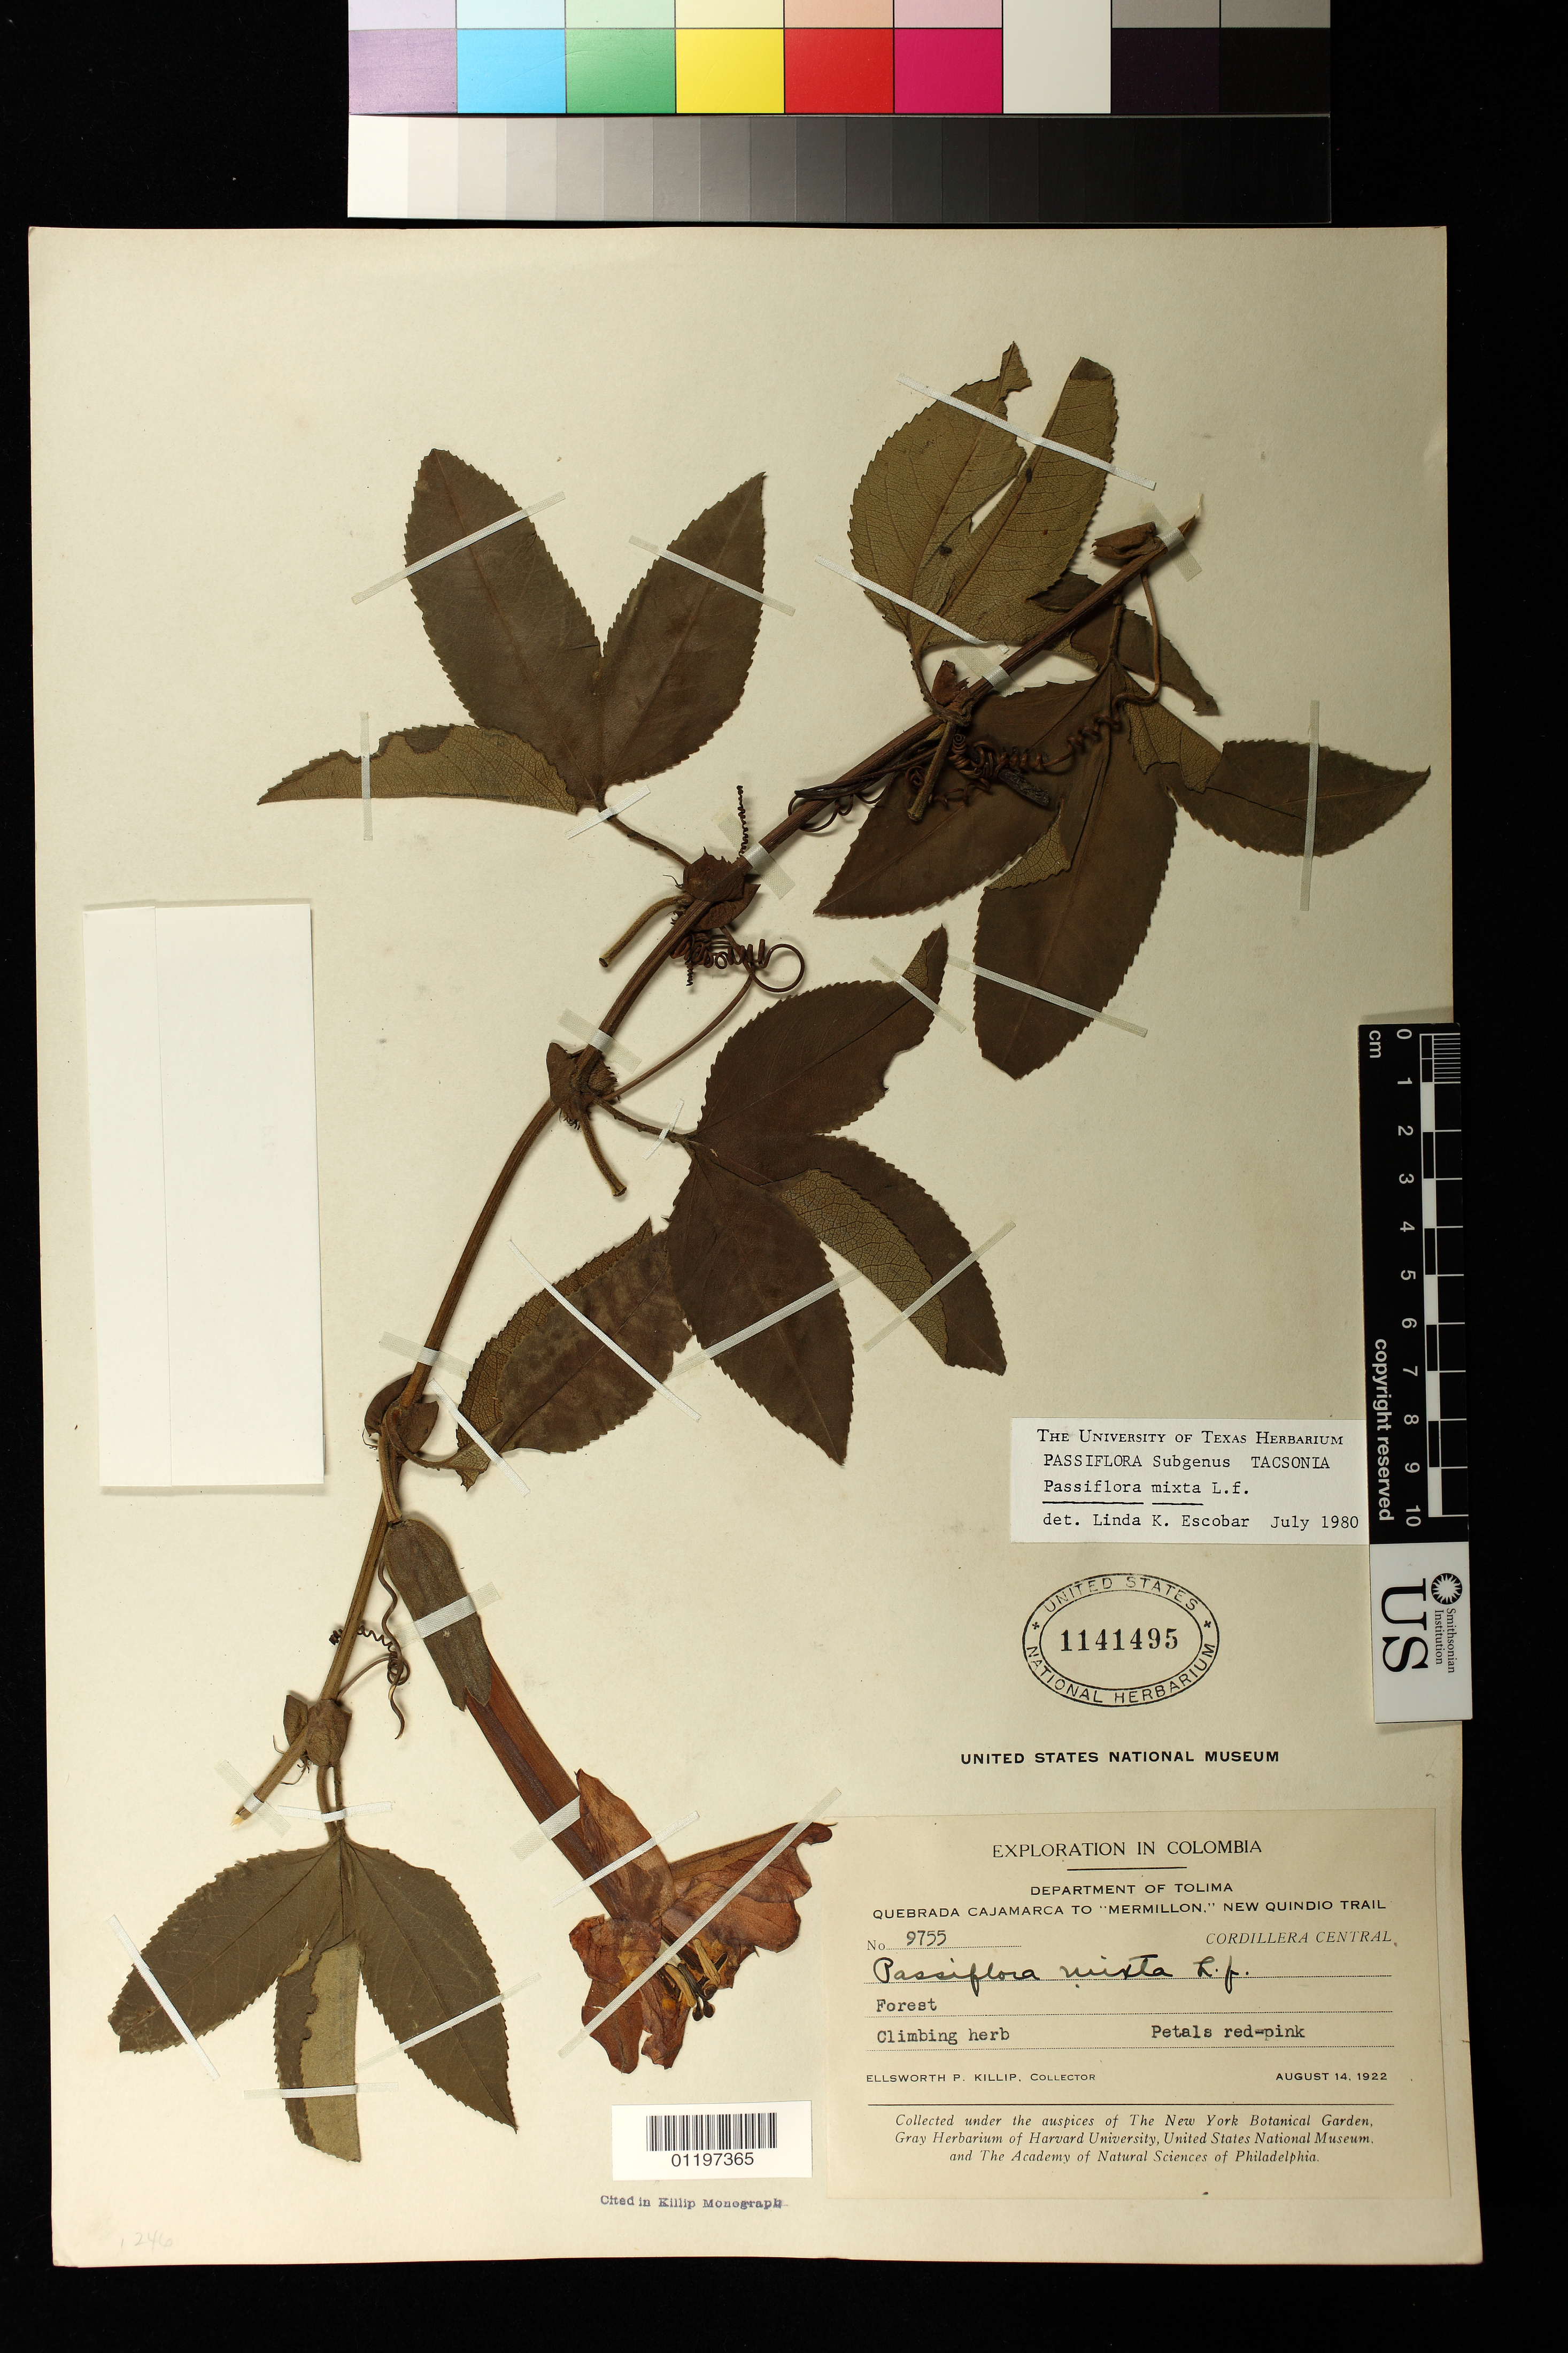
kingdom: Plantae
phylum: Tracheophyta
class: Magnoliopsida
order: Malpighiales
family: Passifloraceae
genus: Passiflora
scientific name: Passiflora mixta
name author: L. f.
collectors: E. P. Killip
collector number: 9755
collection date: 1922-08-14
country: Colombia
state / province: Tolima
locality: Department of Tolima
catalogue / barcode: US 1141495